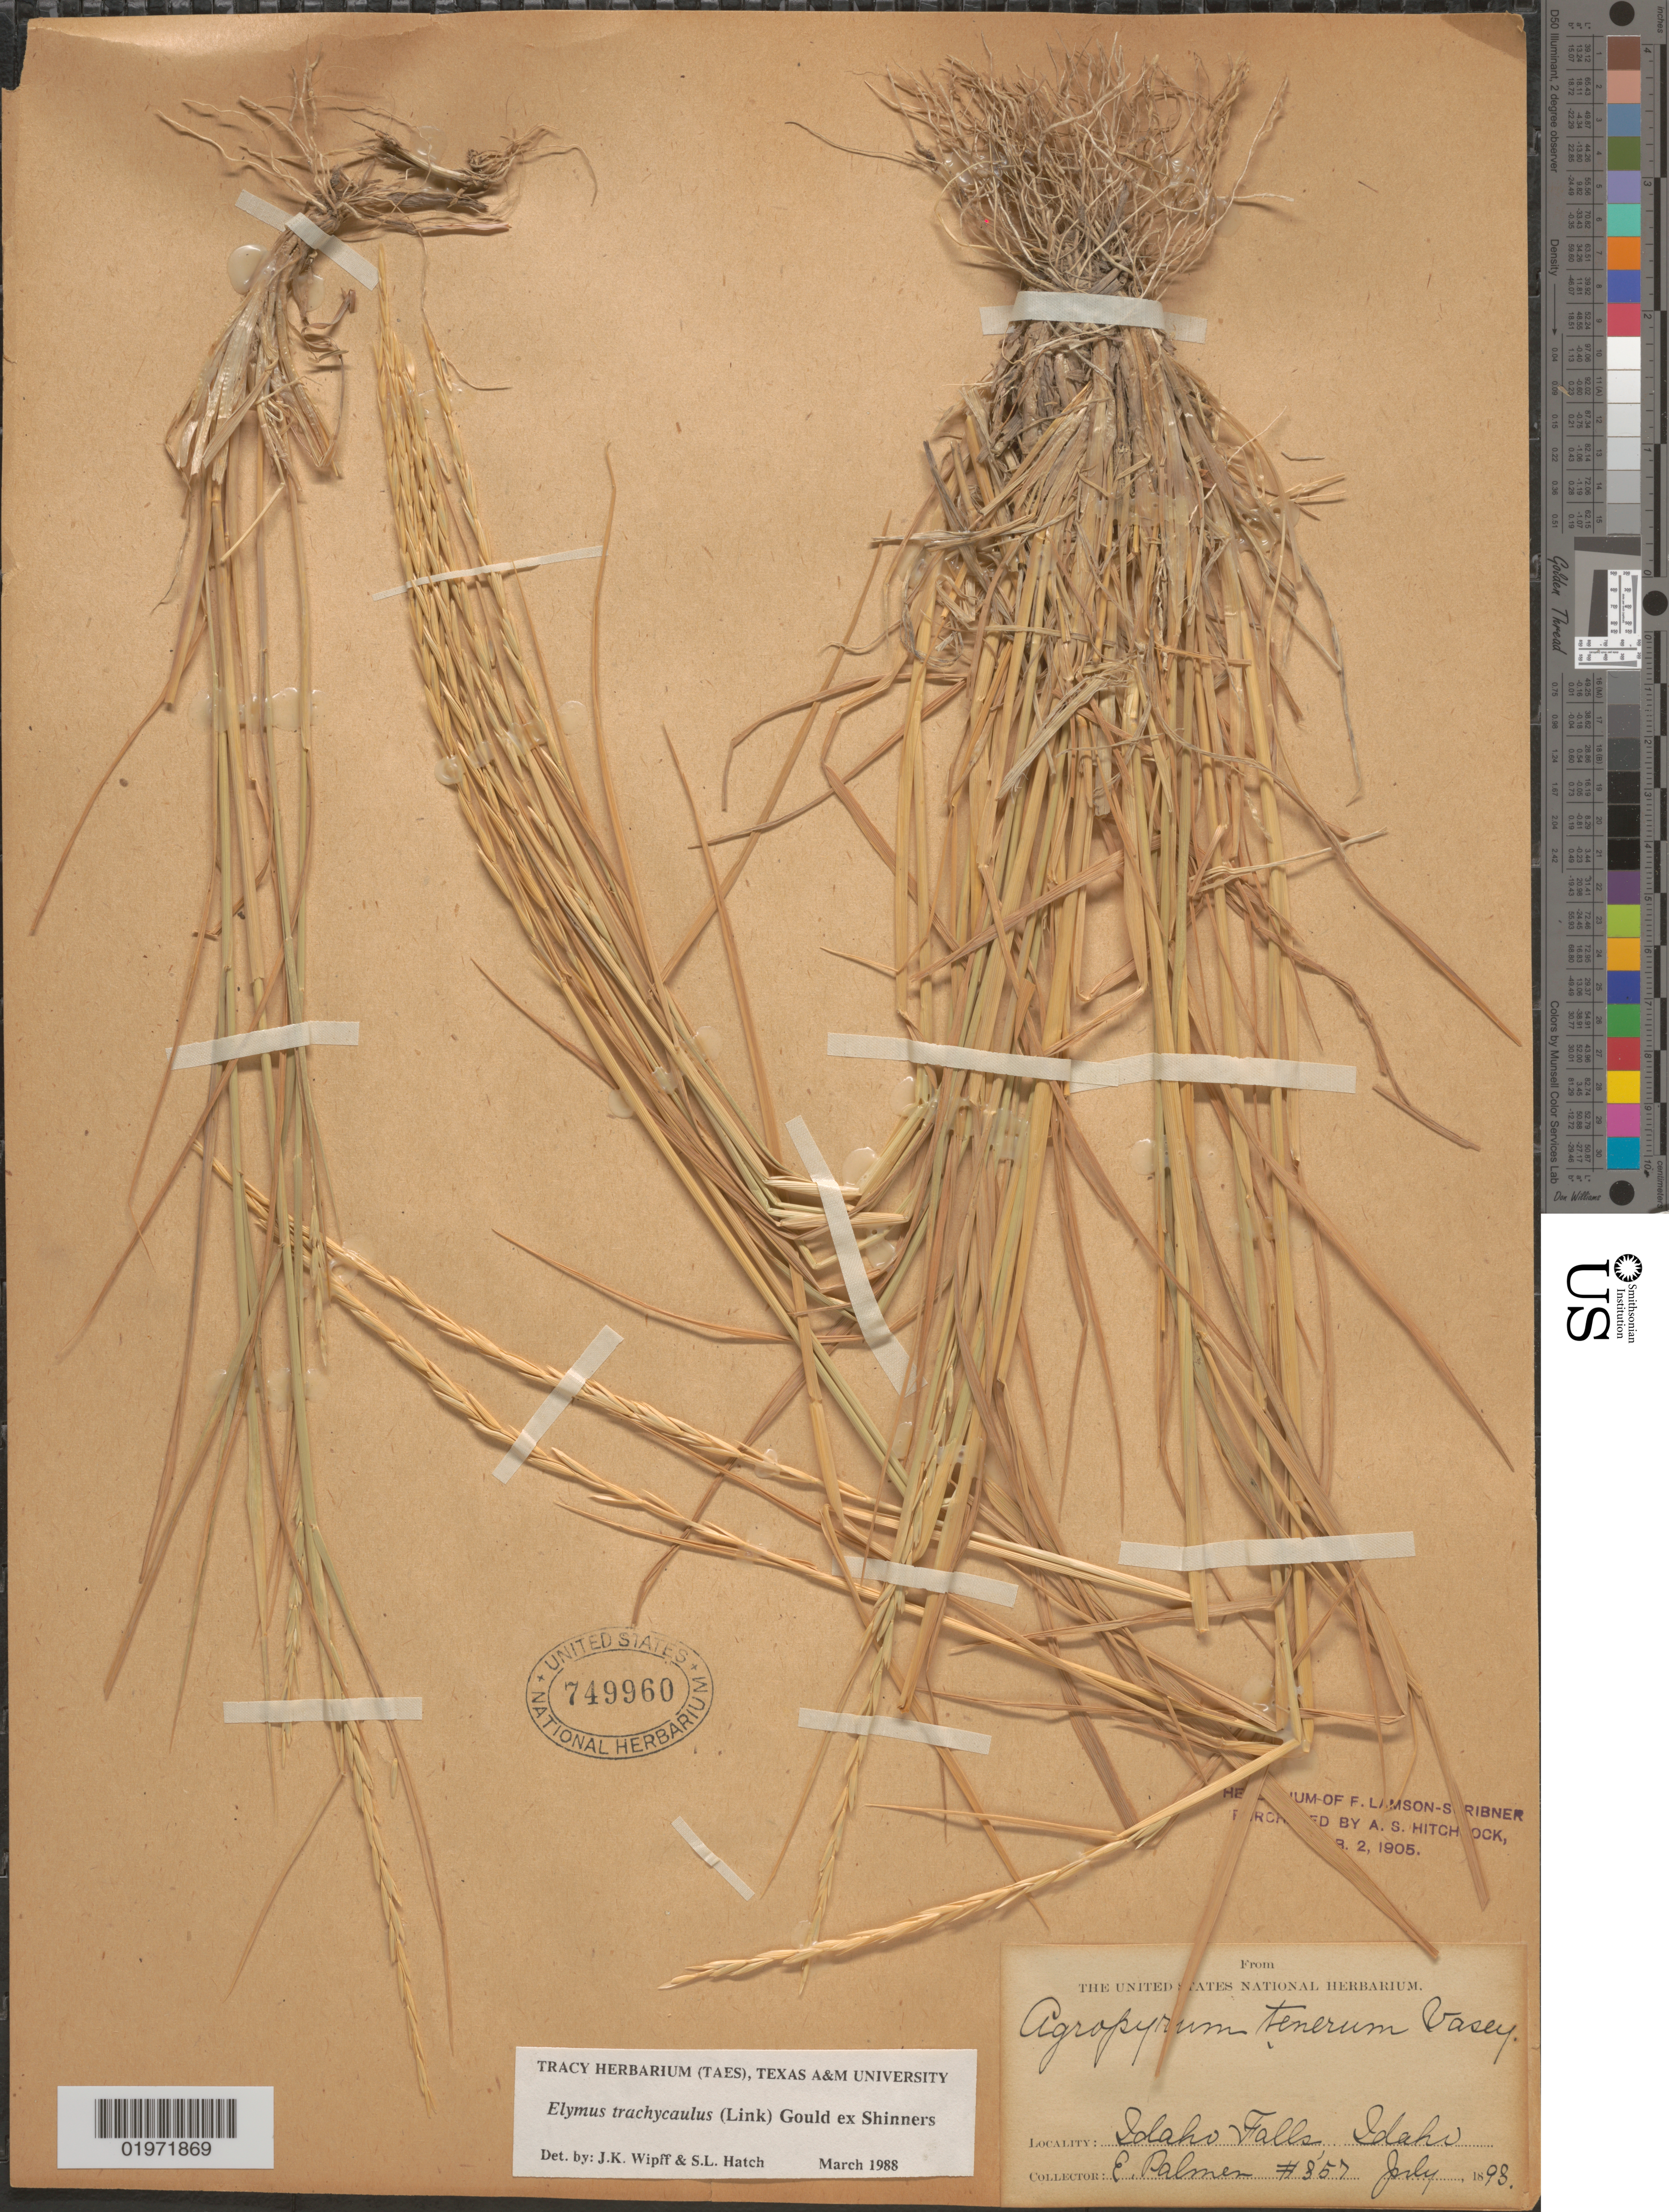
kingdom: Plantae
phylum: Tracheophyta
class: Liliopsida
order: Poales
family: Poaceae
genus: Elymus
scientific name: Elymus trachycaulus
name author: (Link) Gould ex Shinners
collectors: E. Palmer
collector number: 357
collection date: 1893-07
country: United States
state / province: Idaho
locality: Idaho Falls.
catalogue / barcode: US 749960